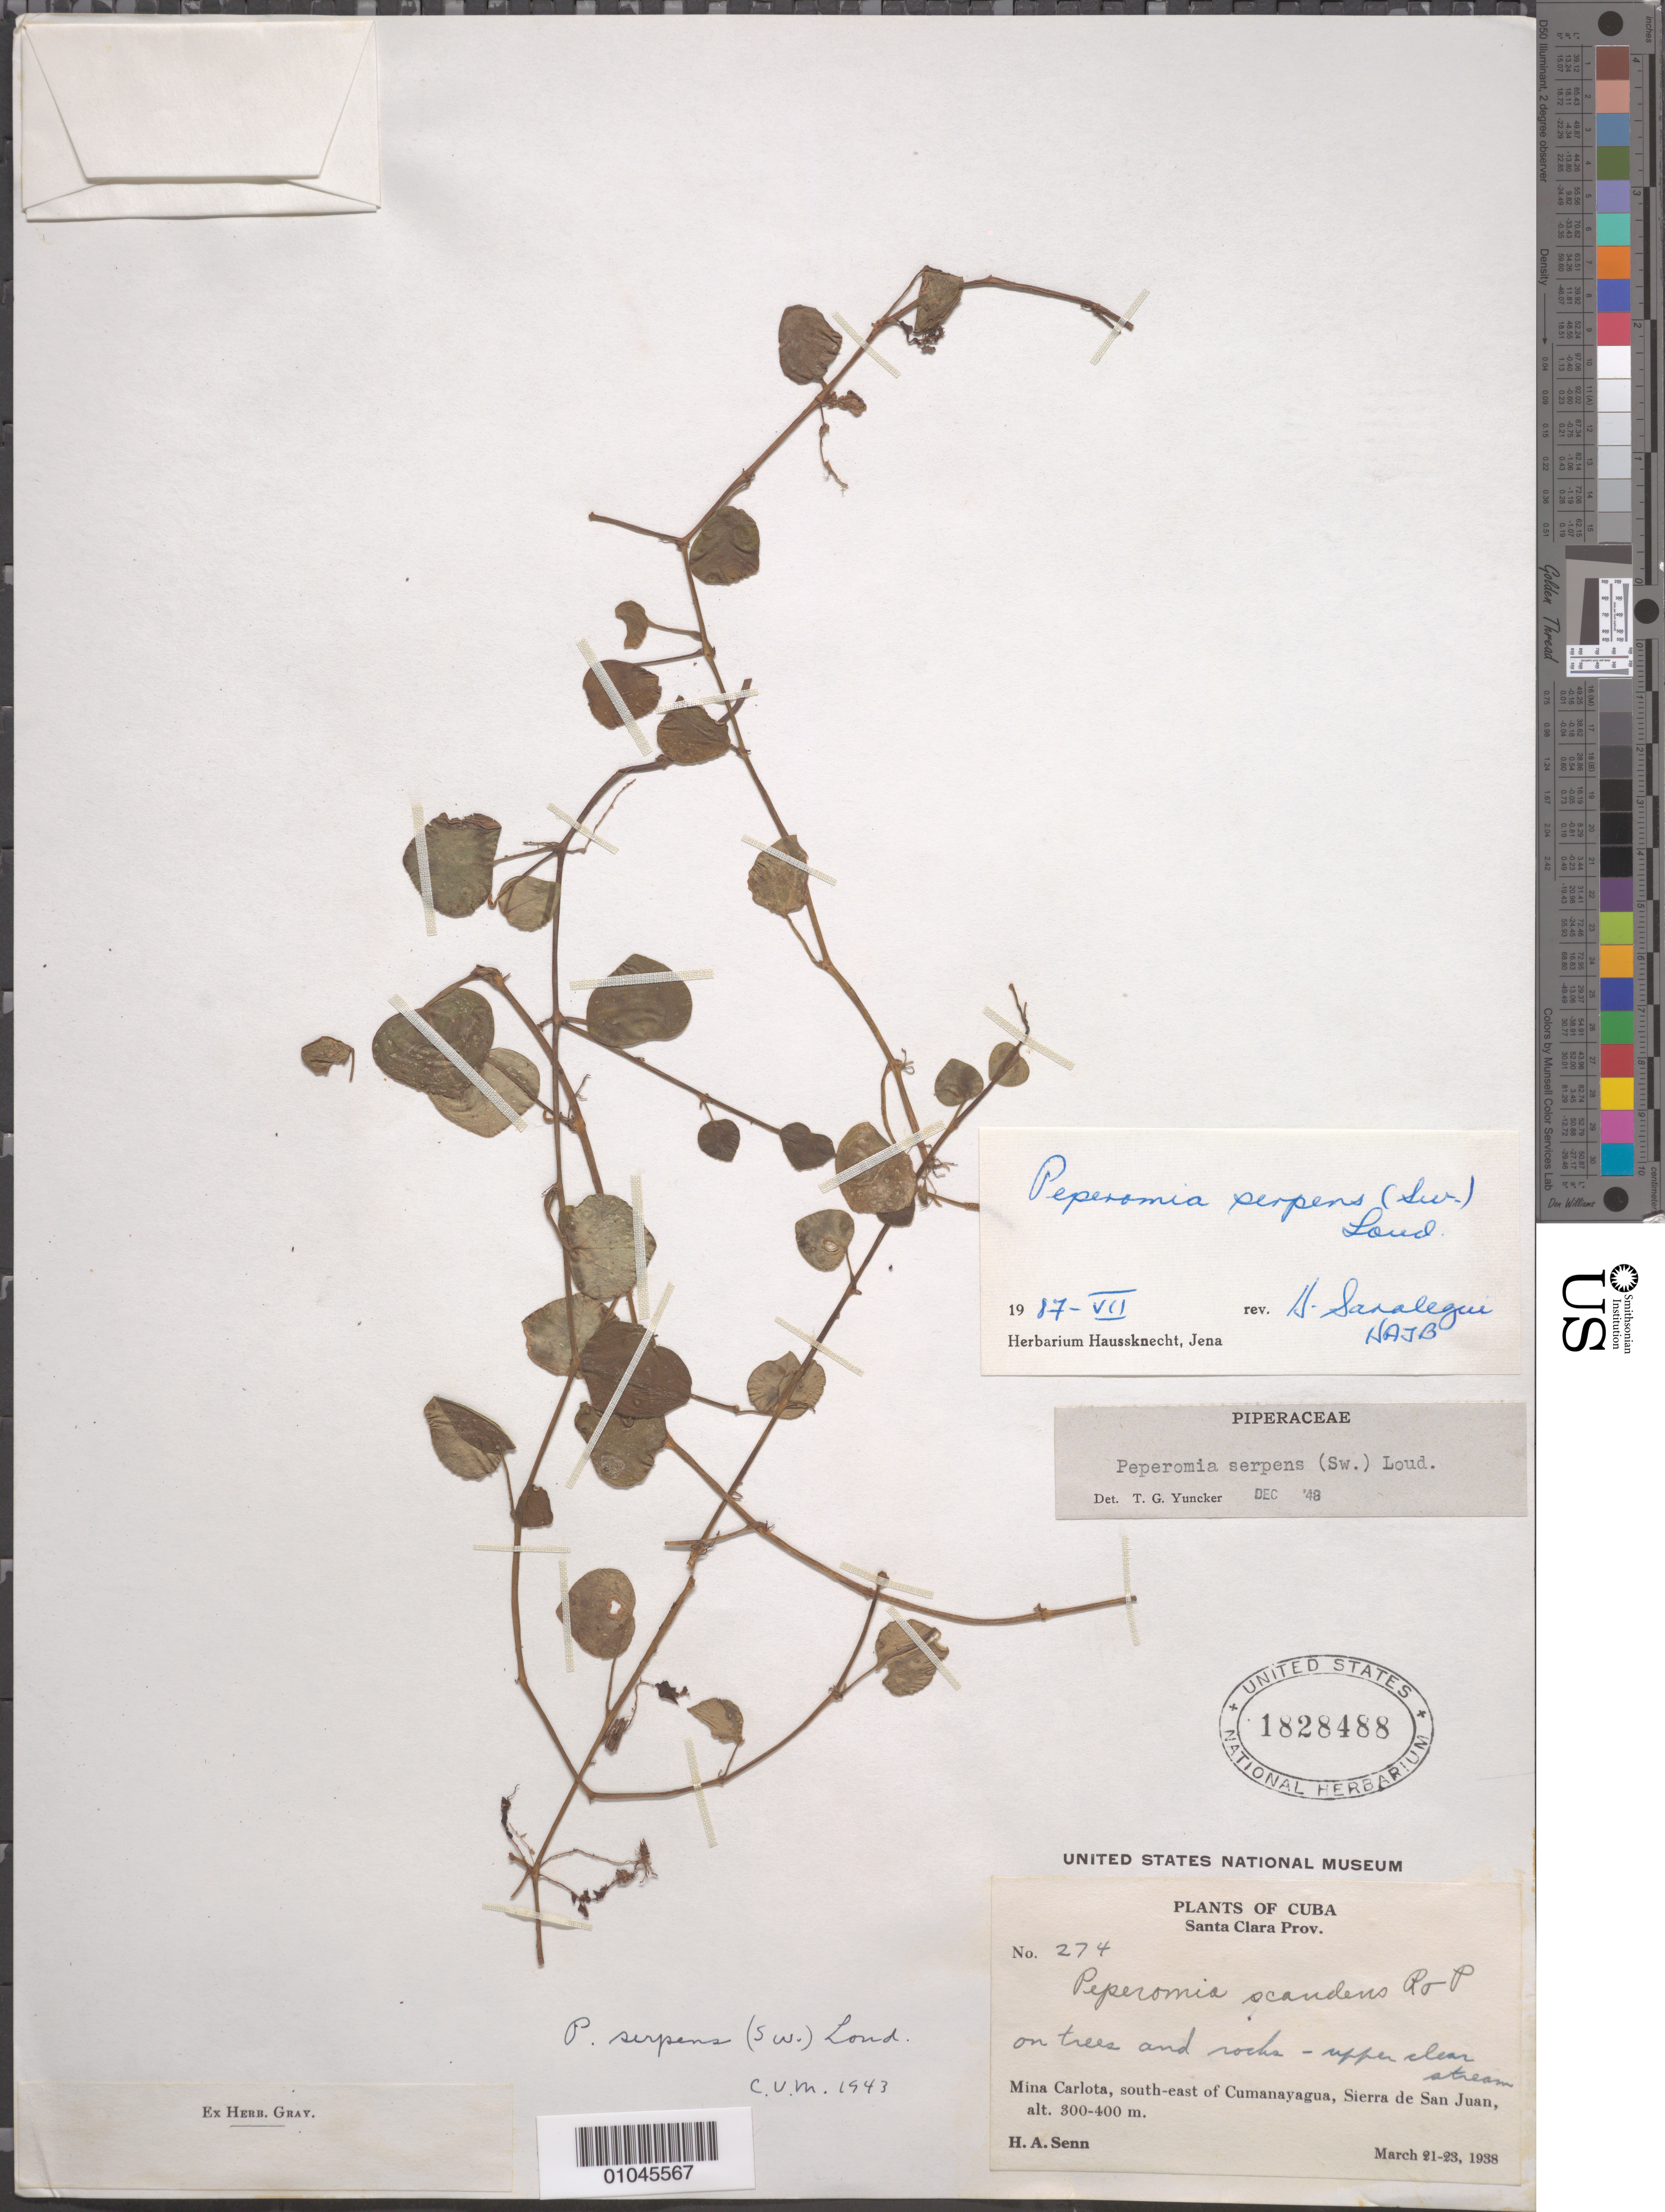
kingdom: Plantae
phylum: Tracheophyta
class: Magnoliopsida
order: Piperales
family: Piperaceae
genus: Peperomia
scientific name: Peperomia serpens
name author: (Sw.) Loudon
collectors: H. A. Senn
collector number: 274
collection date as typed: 21 Mar 1938 to 23 Mar 1938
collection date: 1938-03-21/1938-03-23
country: Cuba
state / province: Villa Clara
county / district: Santa Clara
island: Cuba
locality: On trees and rocks - upper clean stream Mina Carlota, SE of Cumanayagua, Sierra de San Juan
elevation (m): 300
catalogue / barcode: US 1828488